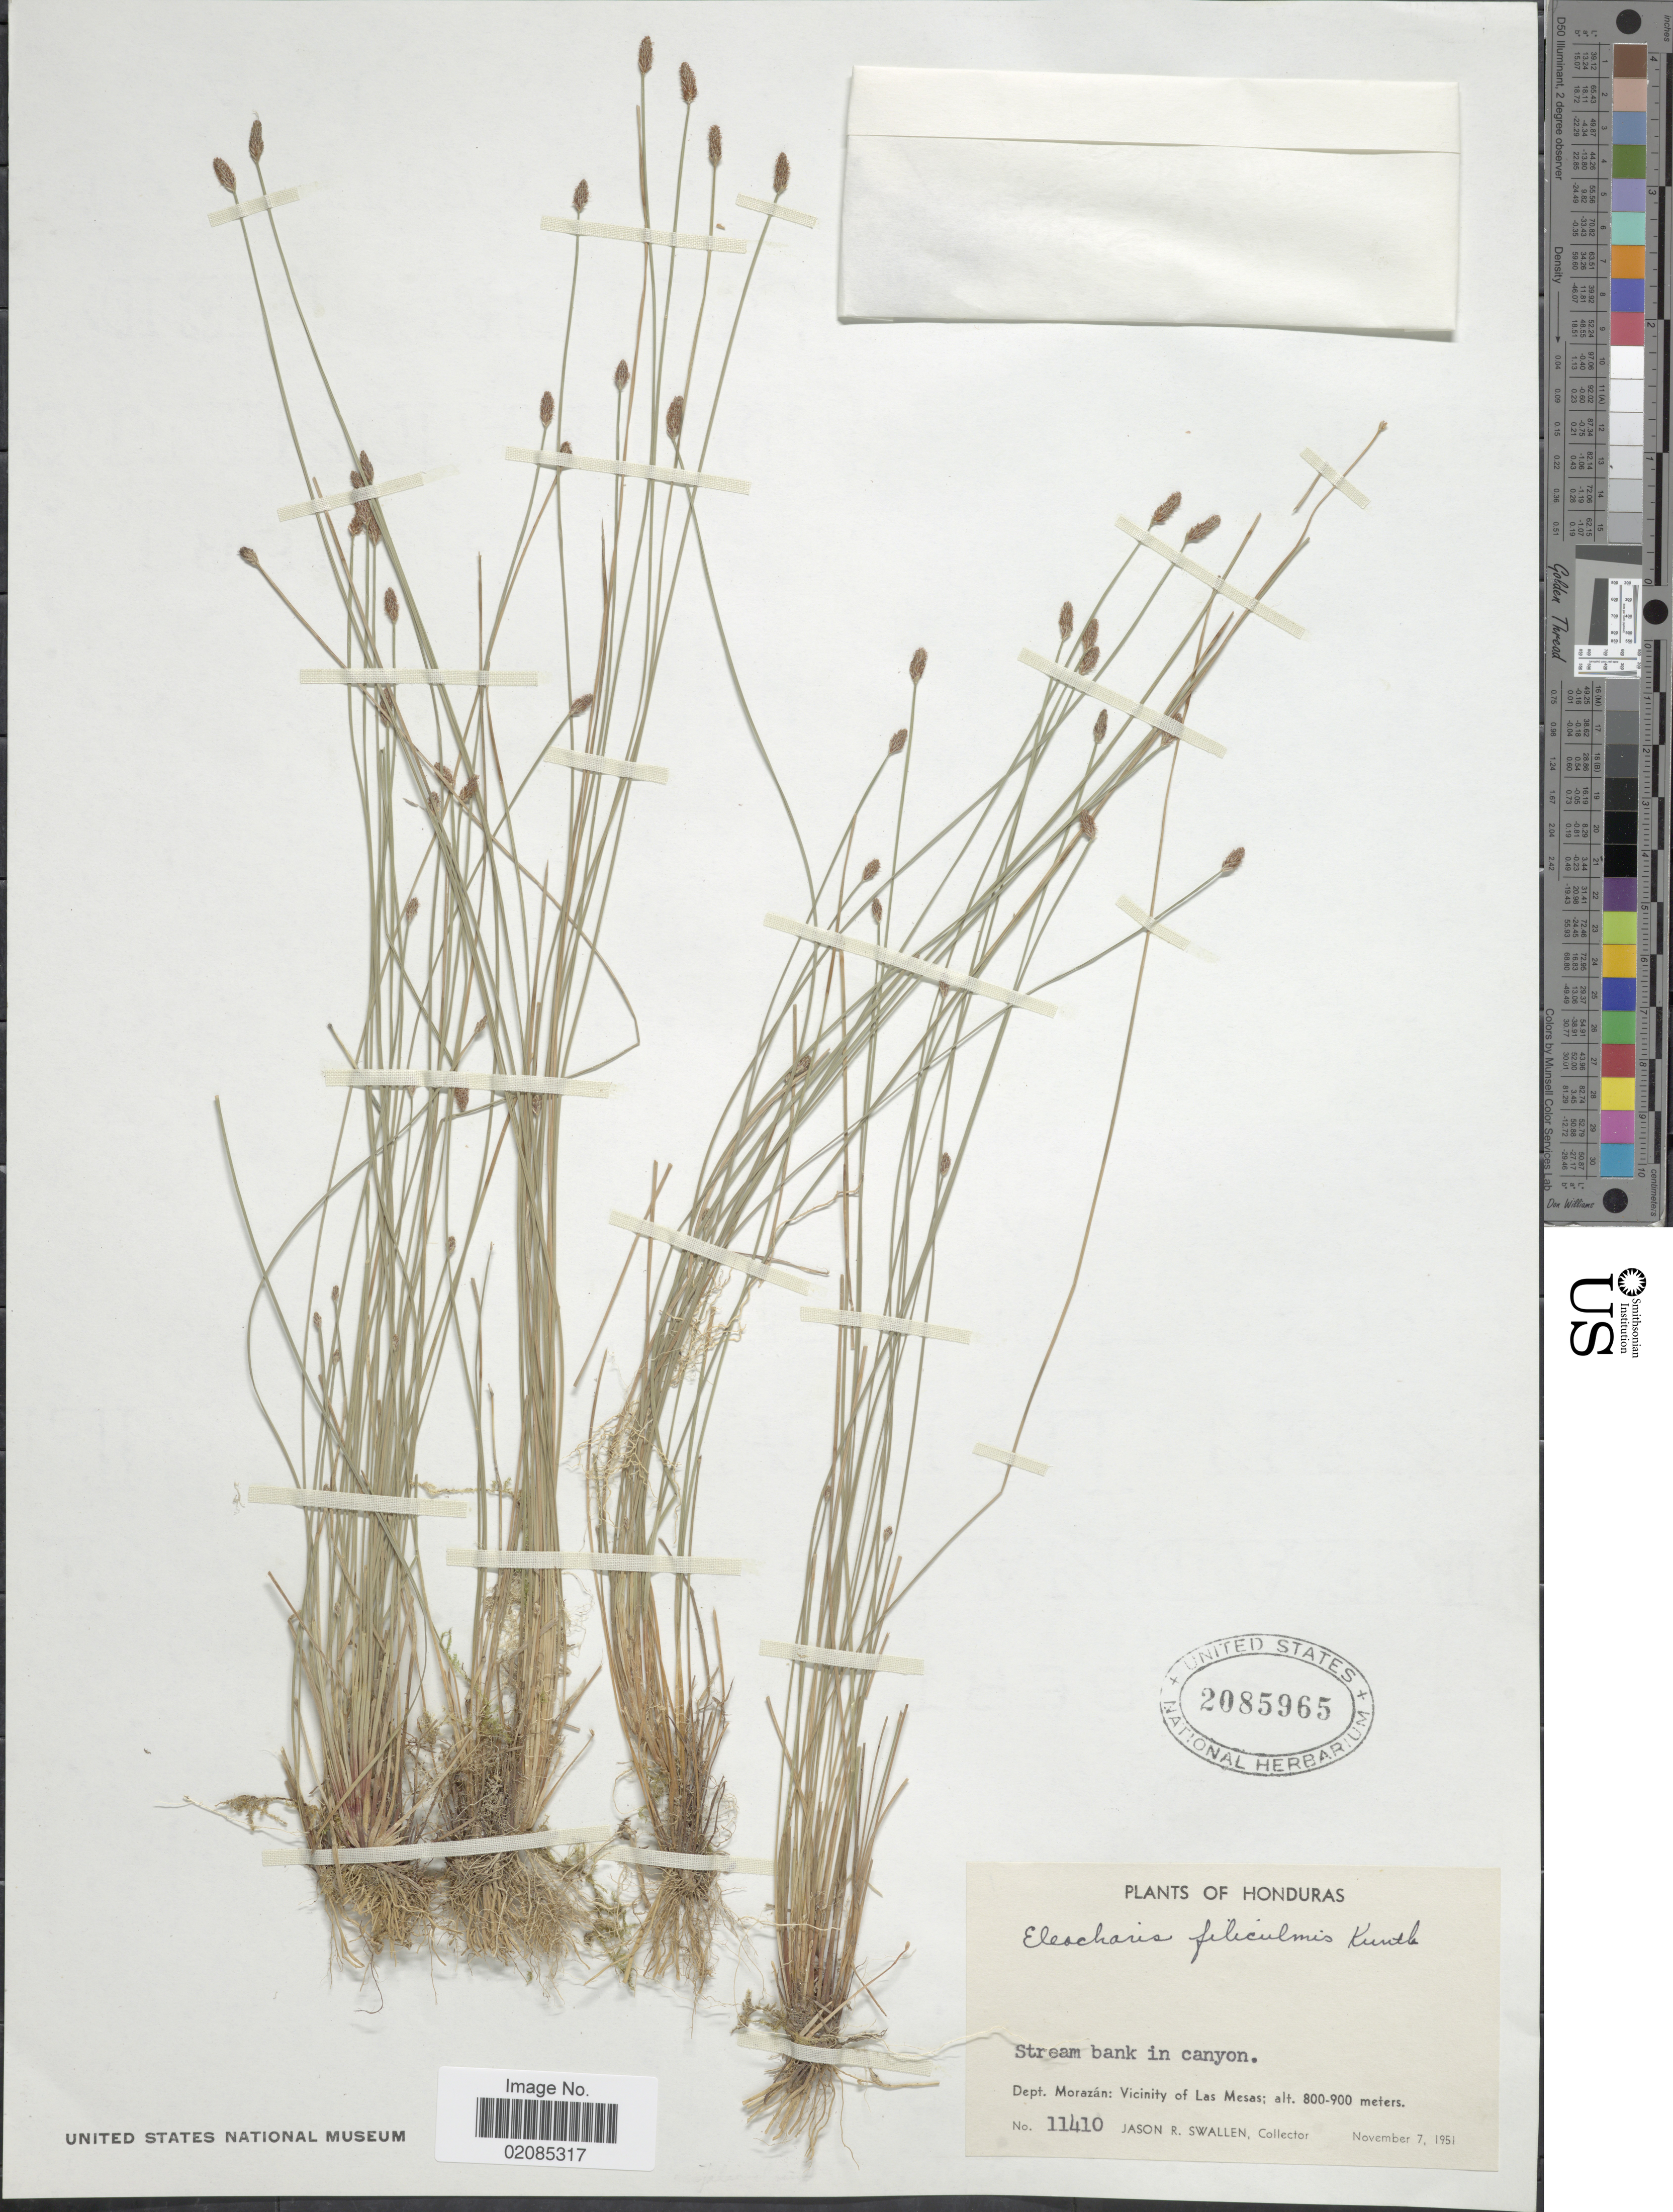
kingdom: Plantae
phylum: Tracheophyta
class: Liliopsida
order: Poales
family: Cyperaceae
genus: Eleocharis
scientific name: Eleocharis filiculmis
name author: Kunth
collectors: J. R. Swallen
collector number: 11410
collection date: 1951-11-07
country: Honduras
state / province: Fco. Morazán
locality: Dept. Morazan: Vicinity of Las Mesas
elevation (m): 800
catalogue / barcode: US 2085965